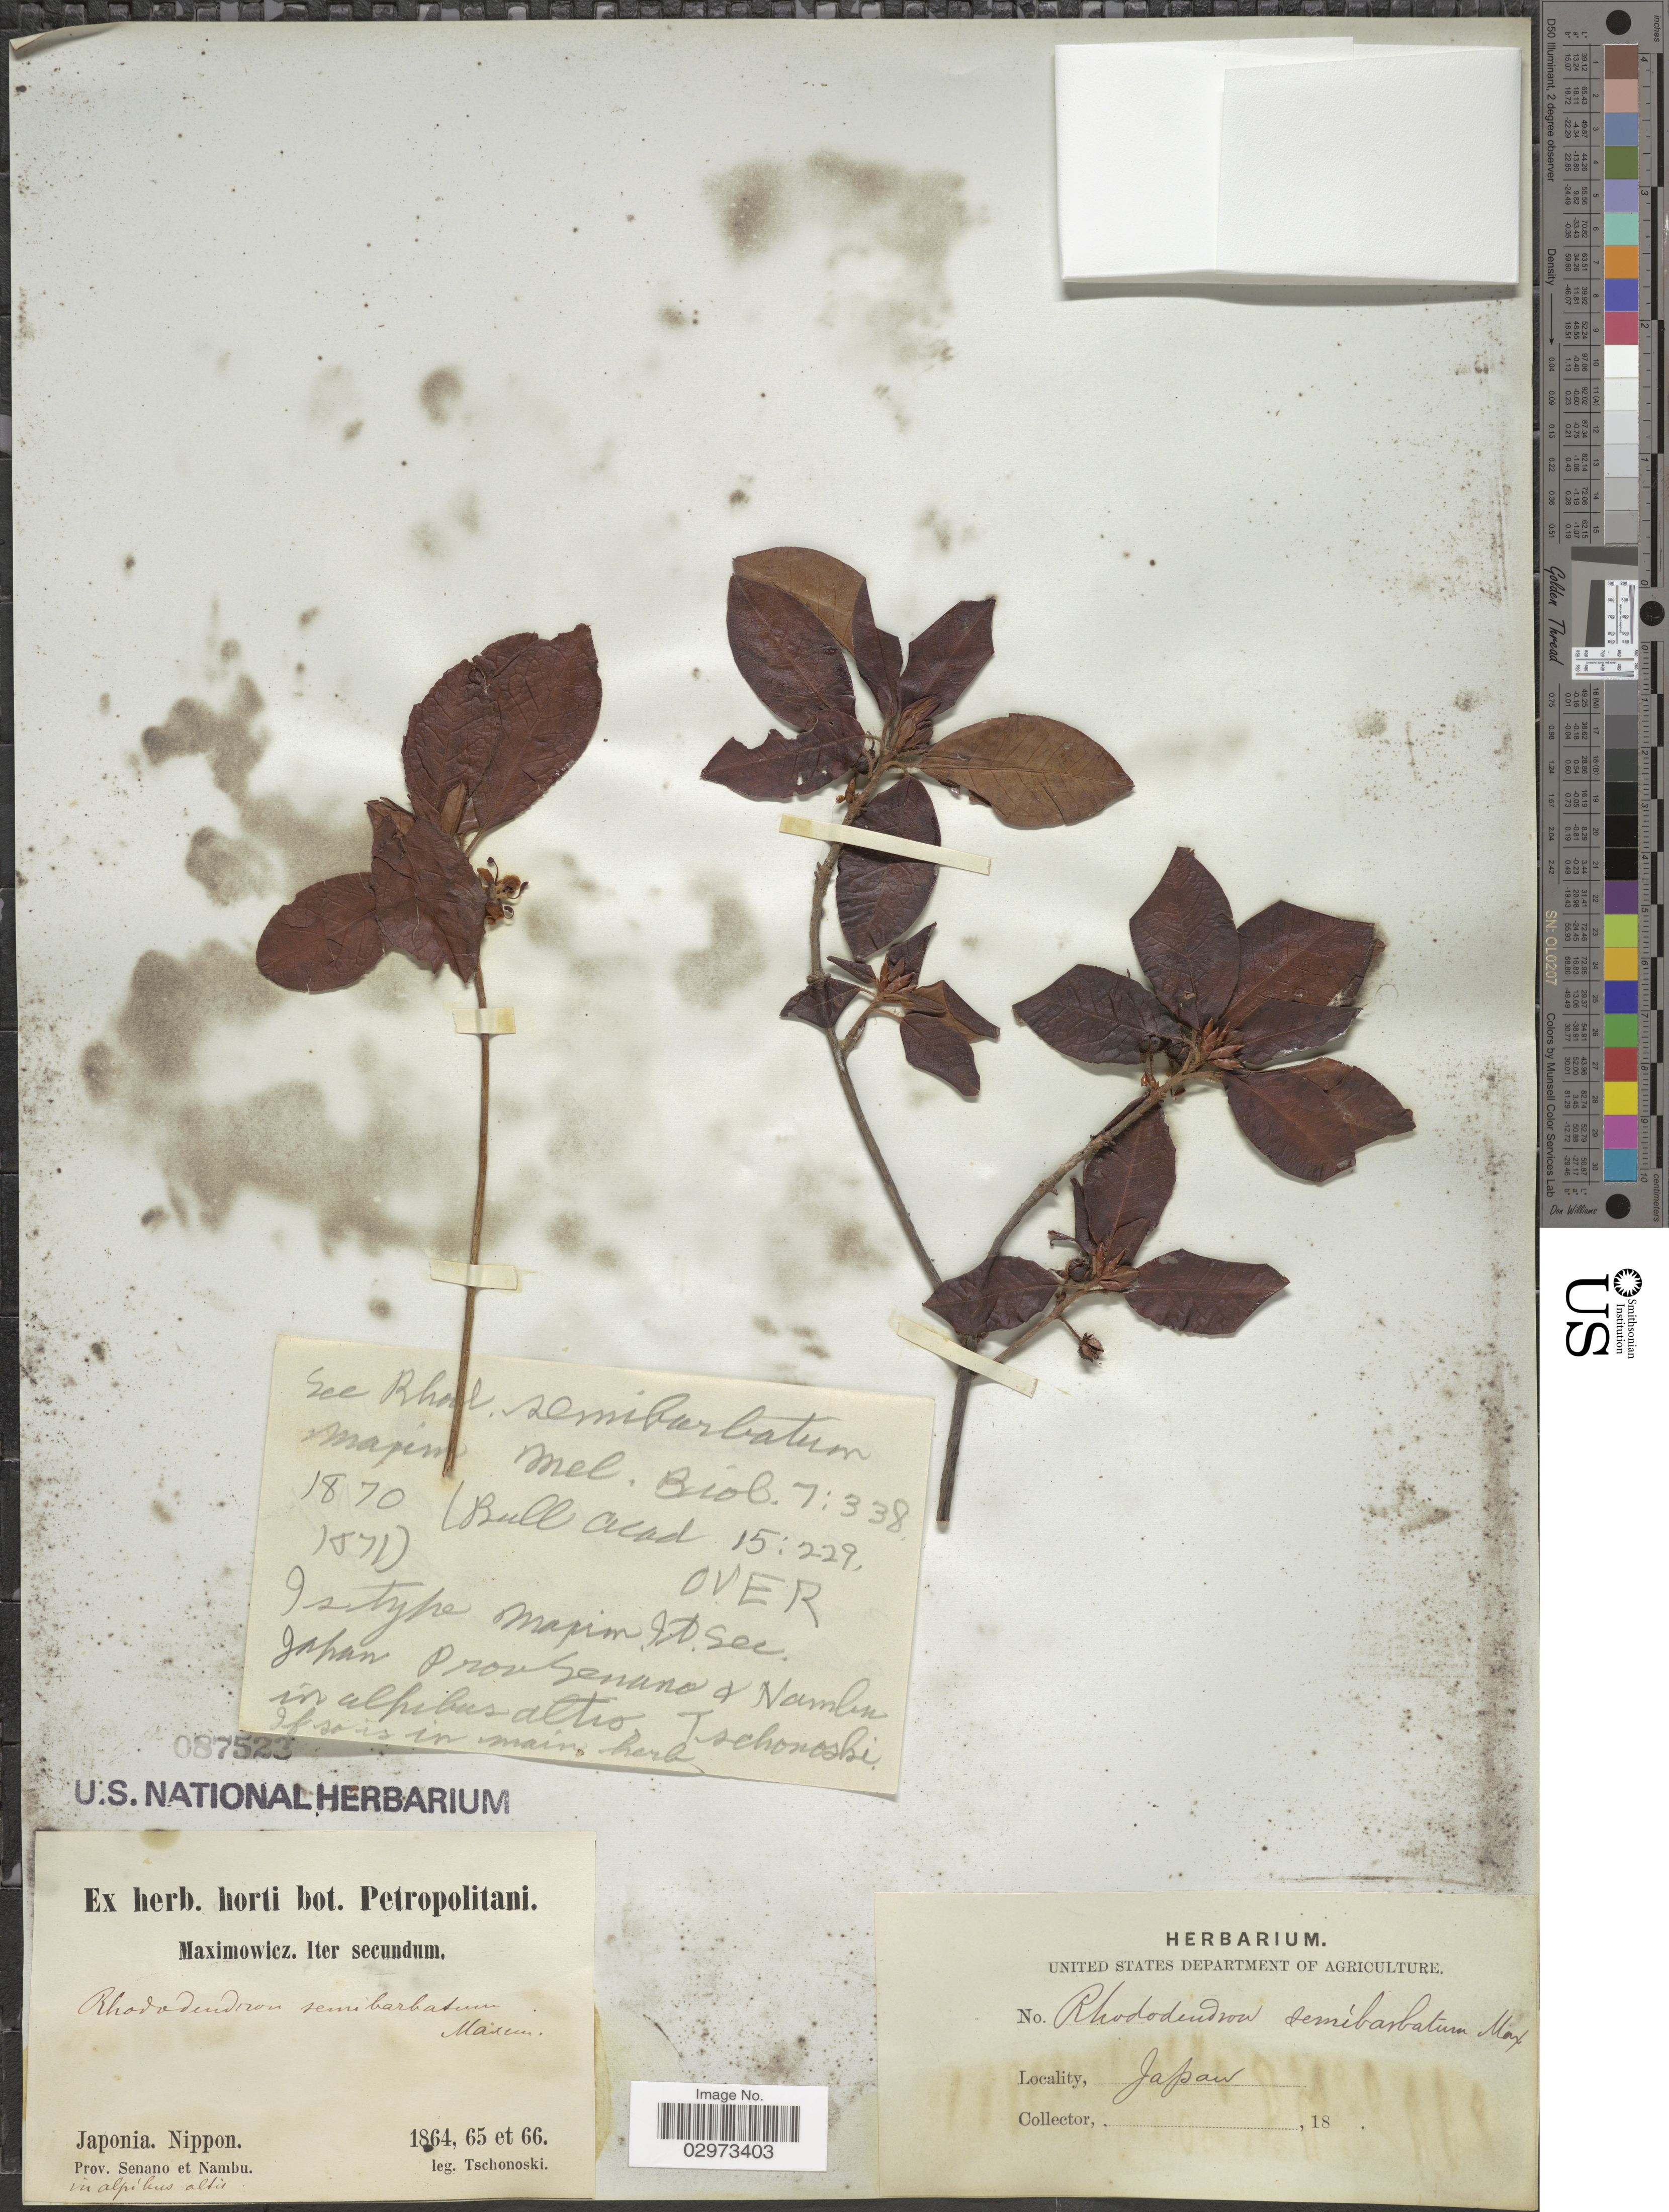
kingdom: Plantae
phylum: Tracheophyta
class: Magnoliopsida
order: Ericales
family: Ericaceae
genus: Rhododendron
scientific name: Rhododendron semibarbatum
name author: Maxim.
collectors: -. Tschonoski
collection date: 1864/1866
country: Japan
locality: Japonia. Nippon. Prov. Senano et Nambu. In alpibus altis.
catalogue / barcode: US 87523